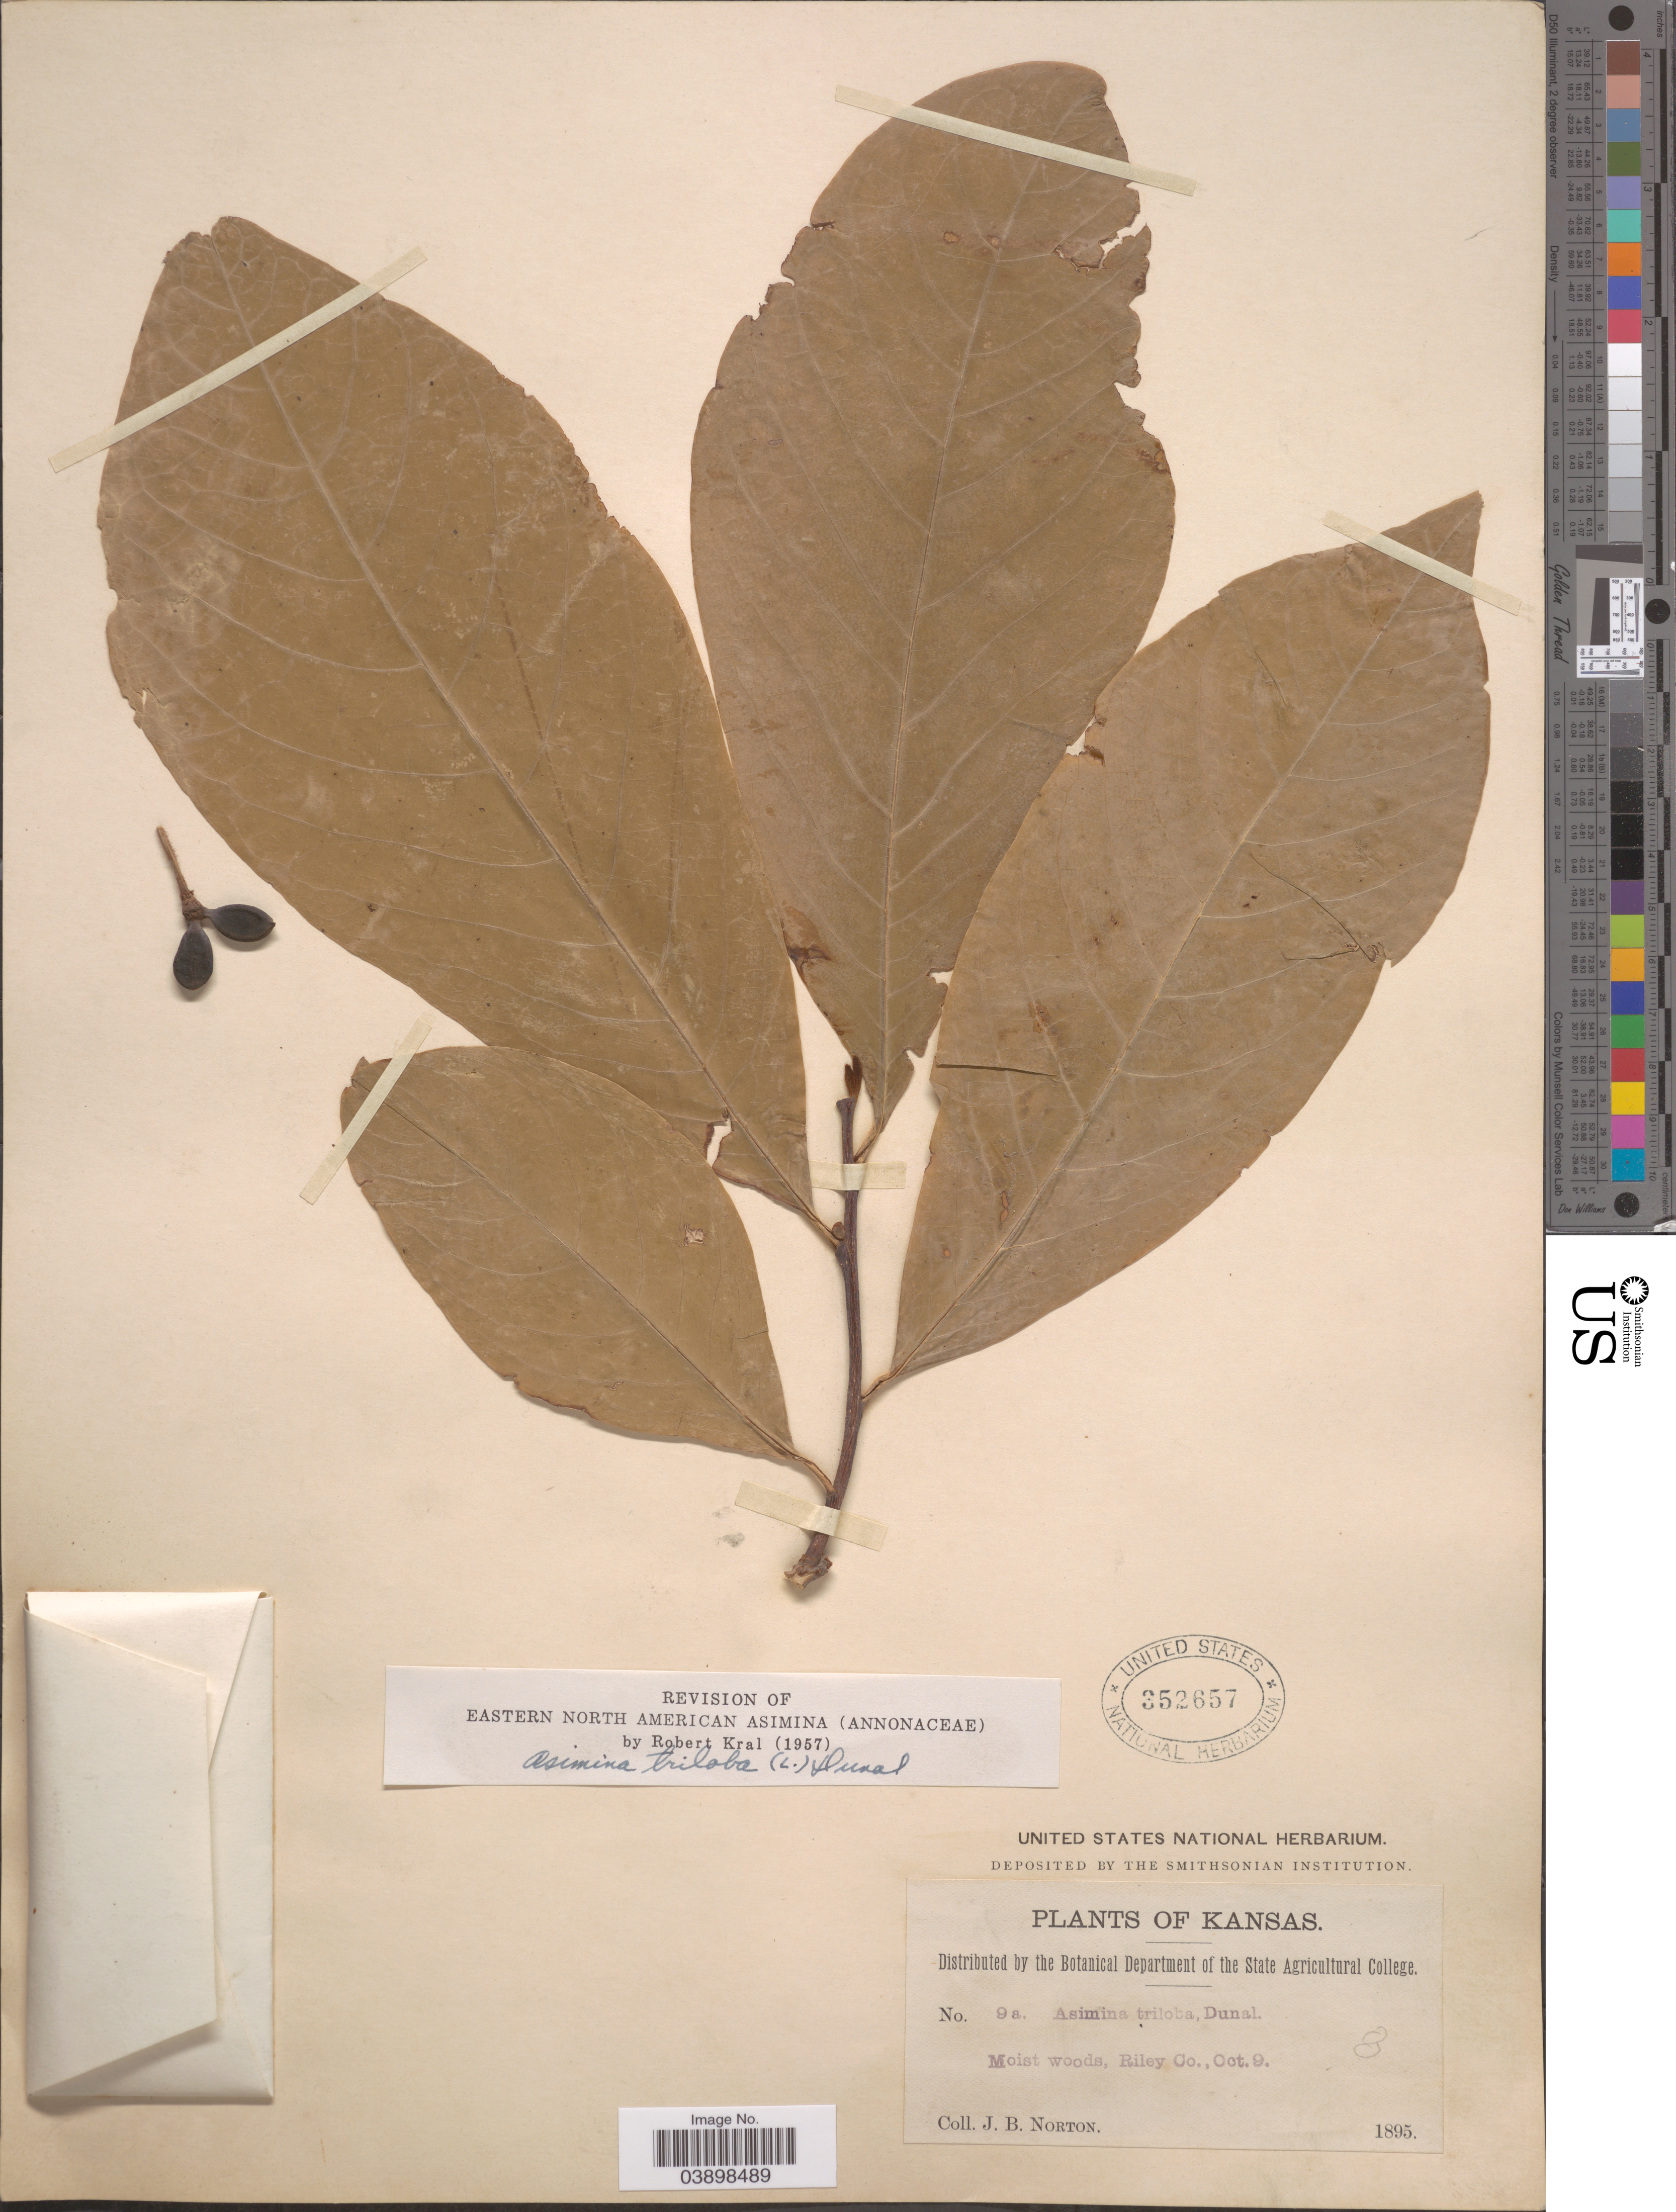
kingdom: Plantae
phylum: Tracheophyta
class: Magnoliopsida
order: Magnoliales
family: Annonaceae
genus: Asimina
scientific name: Asimina triloba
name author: (L.) Dunal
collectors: J. B. Norton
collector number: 9a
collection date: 1895-10-09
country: United States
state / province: Kansas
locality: Riley Co.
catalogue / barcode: US 352657